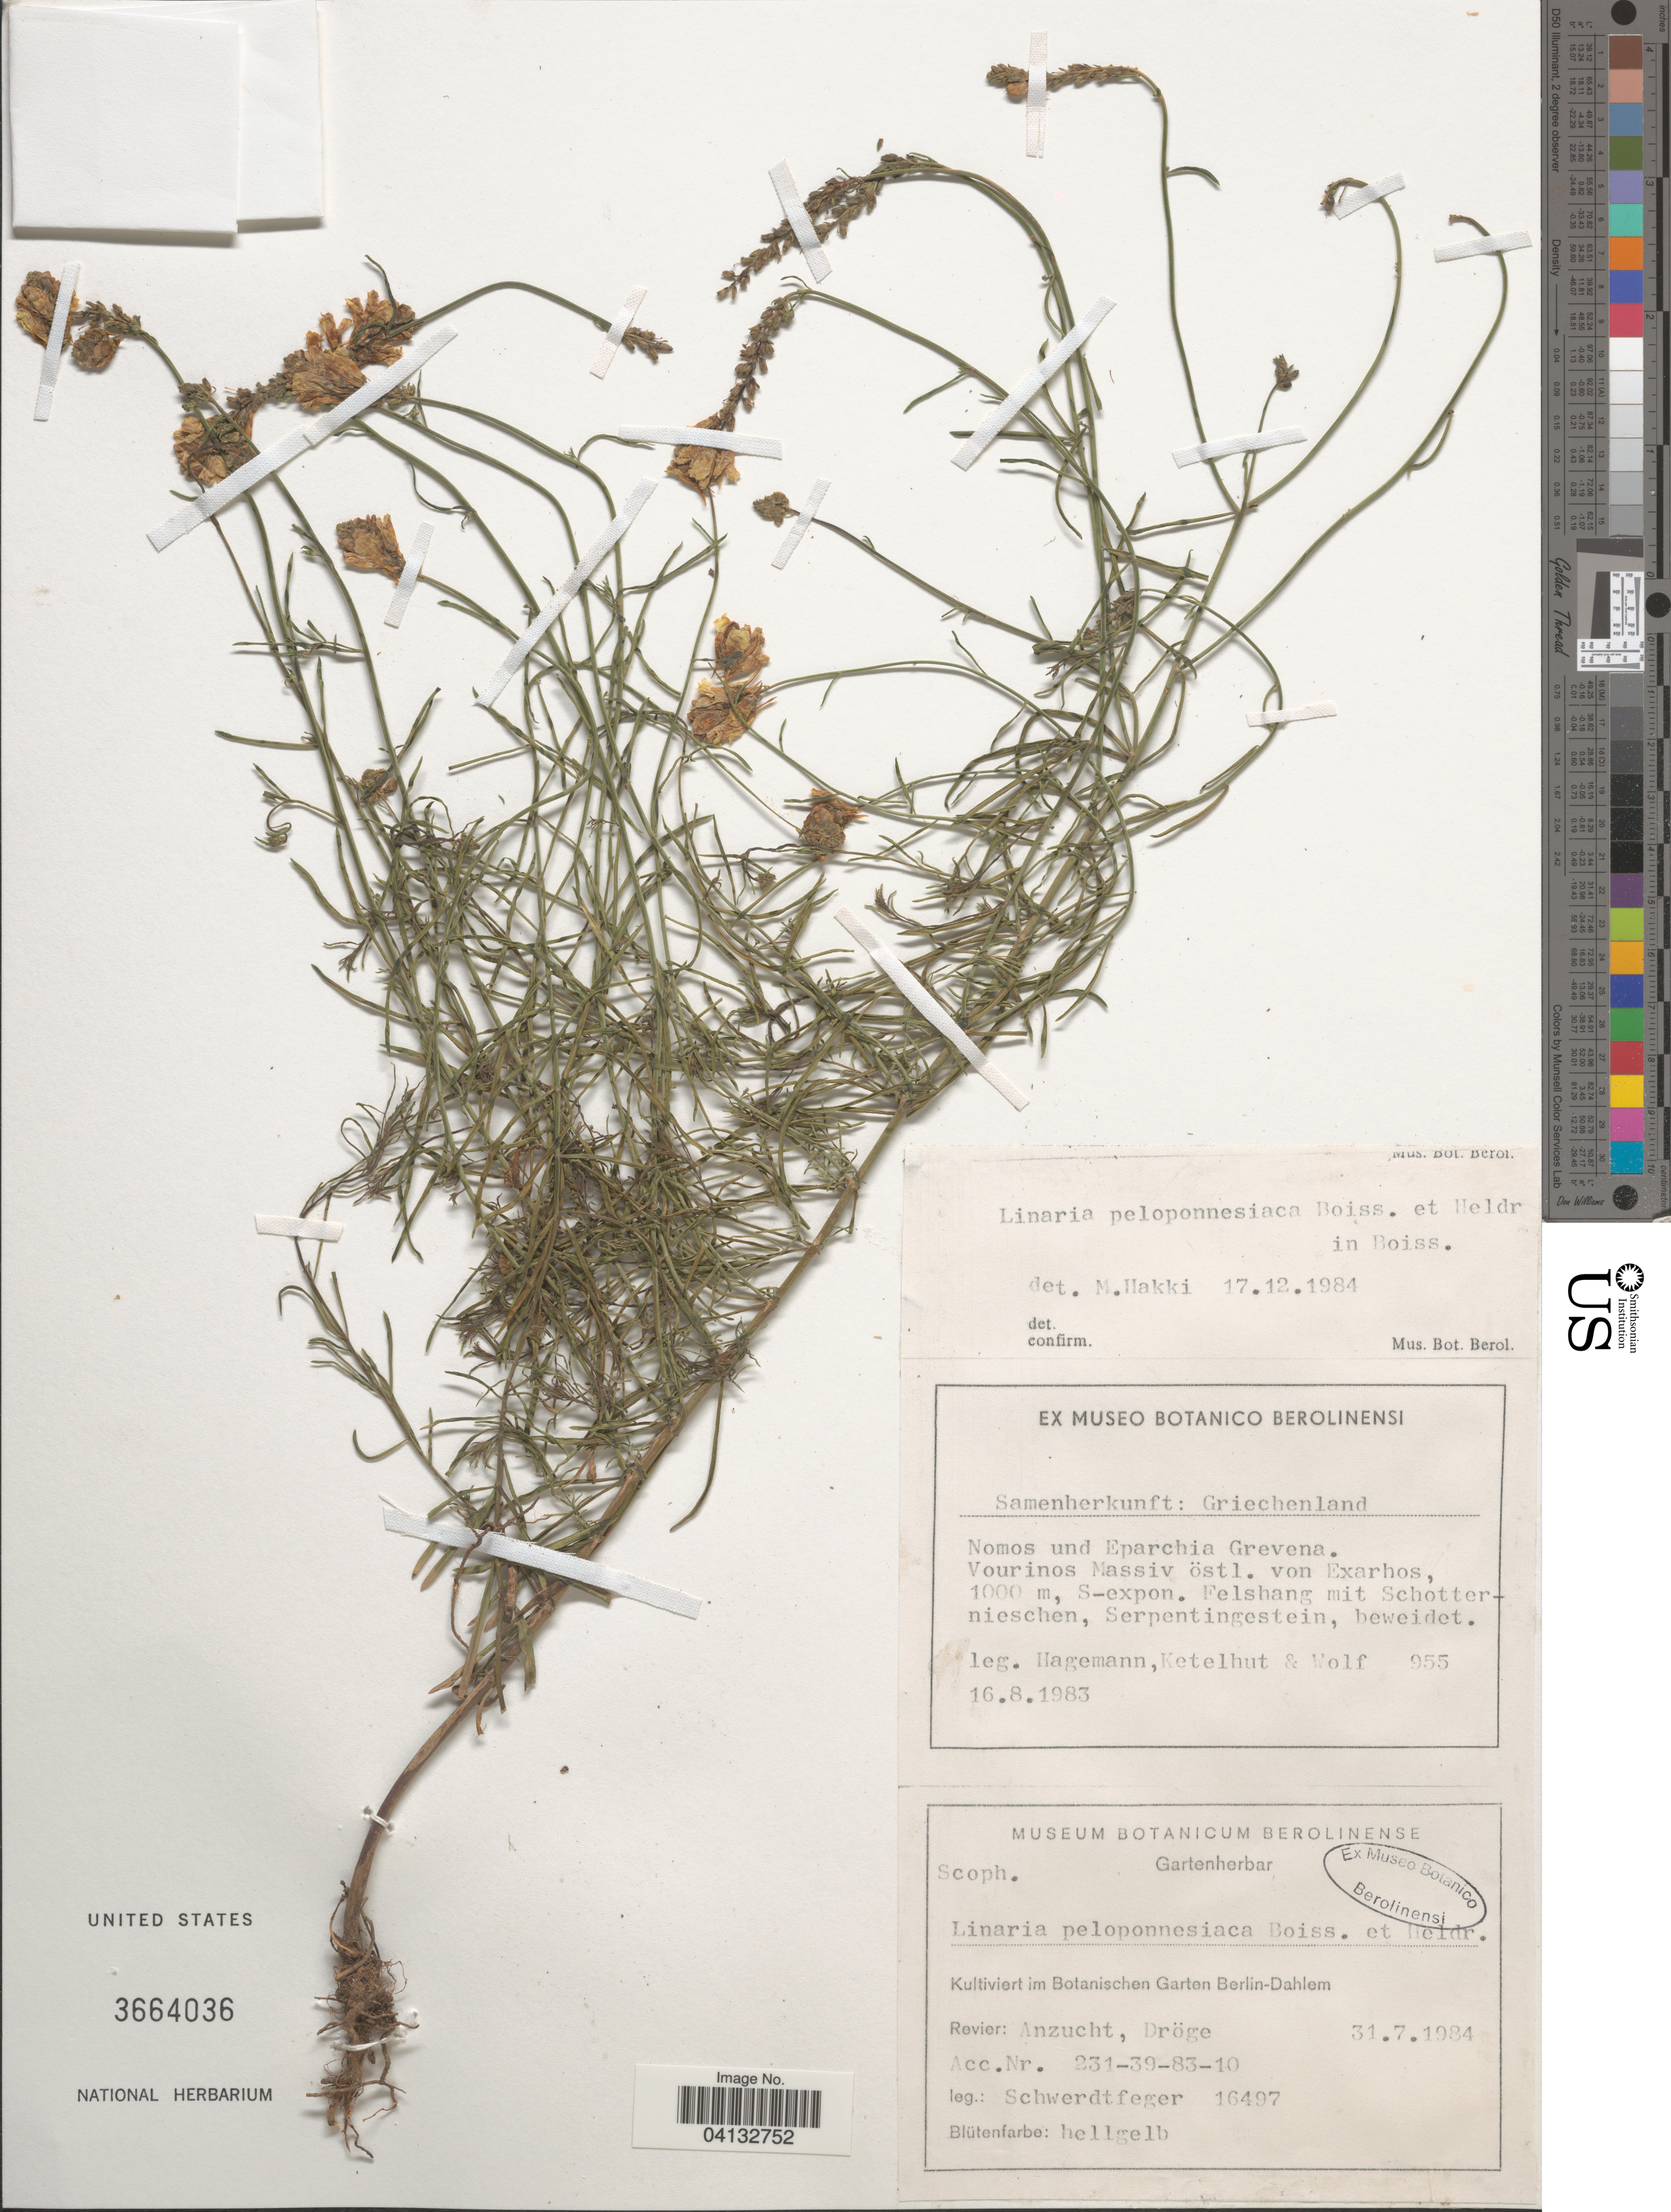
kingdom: Plantae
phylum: Tracheophyta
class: Magnoliopsida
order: Lamiales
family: Plantaginaceae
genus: Linaria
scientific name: Linaria peloponnesiaca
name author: Boiss. & Heldr.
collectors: Schwerdtfeger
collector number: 16497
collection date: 1984-07-31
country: Germany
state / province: Berlin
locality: Im Botanischen Garten Berlin-Dahlem. Revier: Anzucht, Dröge.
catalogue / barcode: US 3664036-2